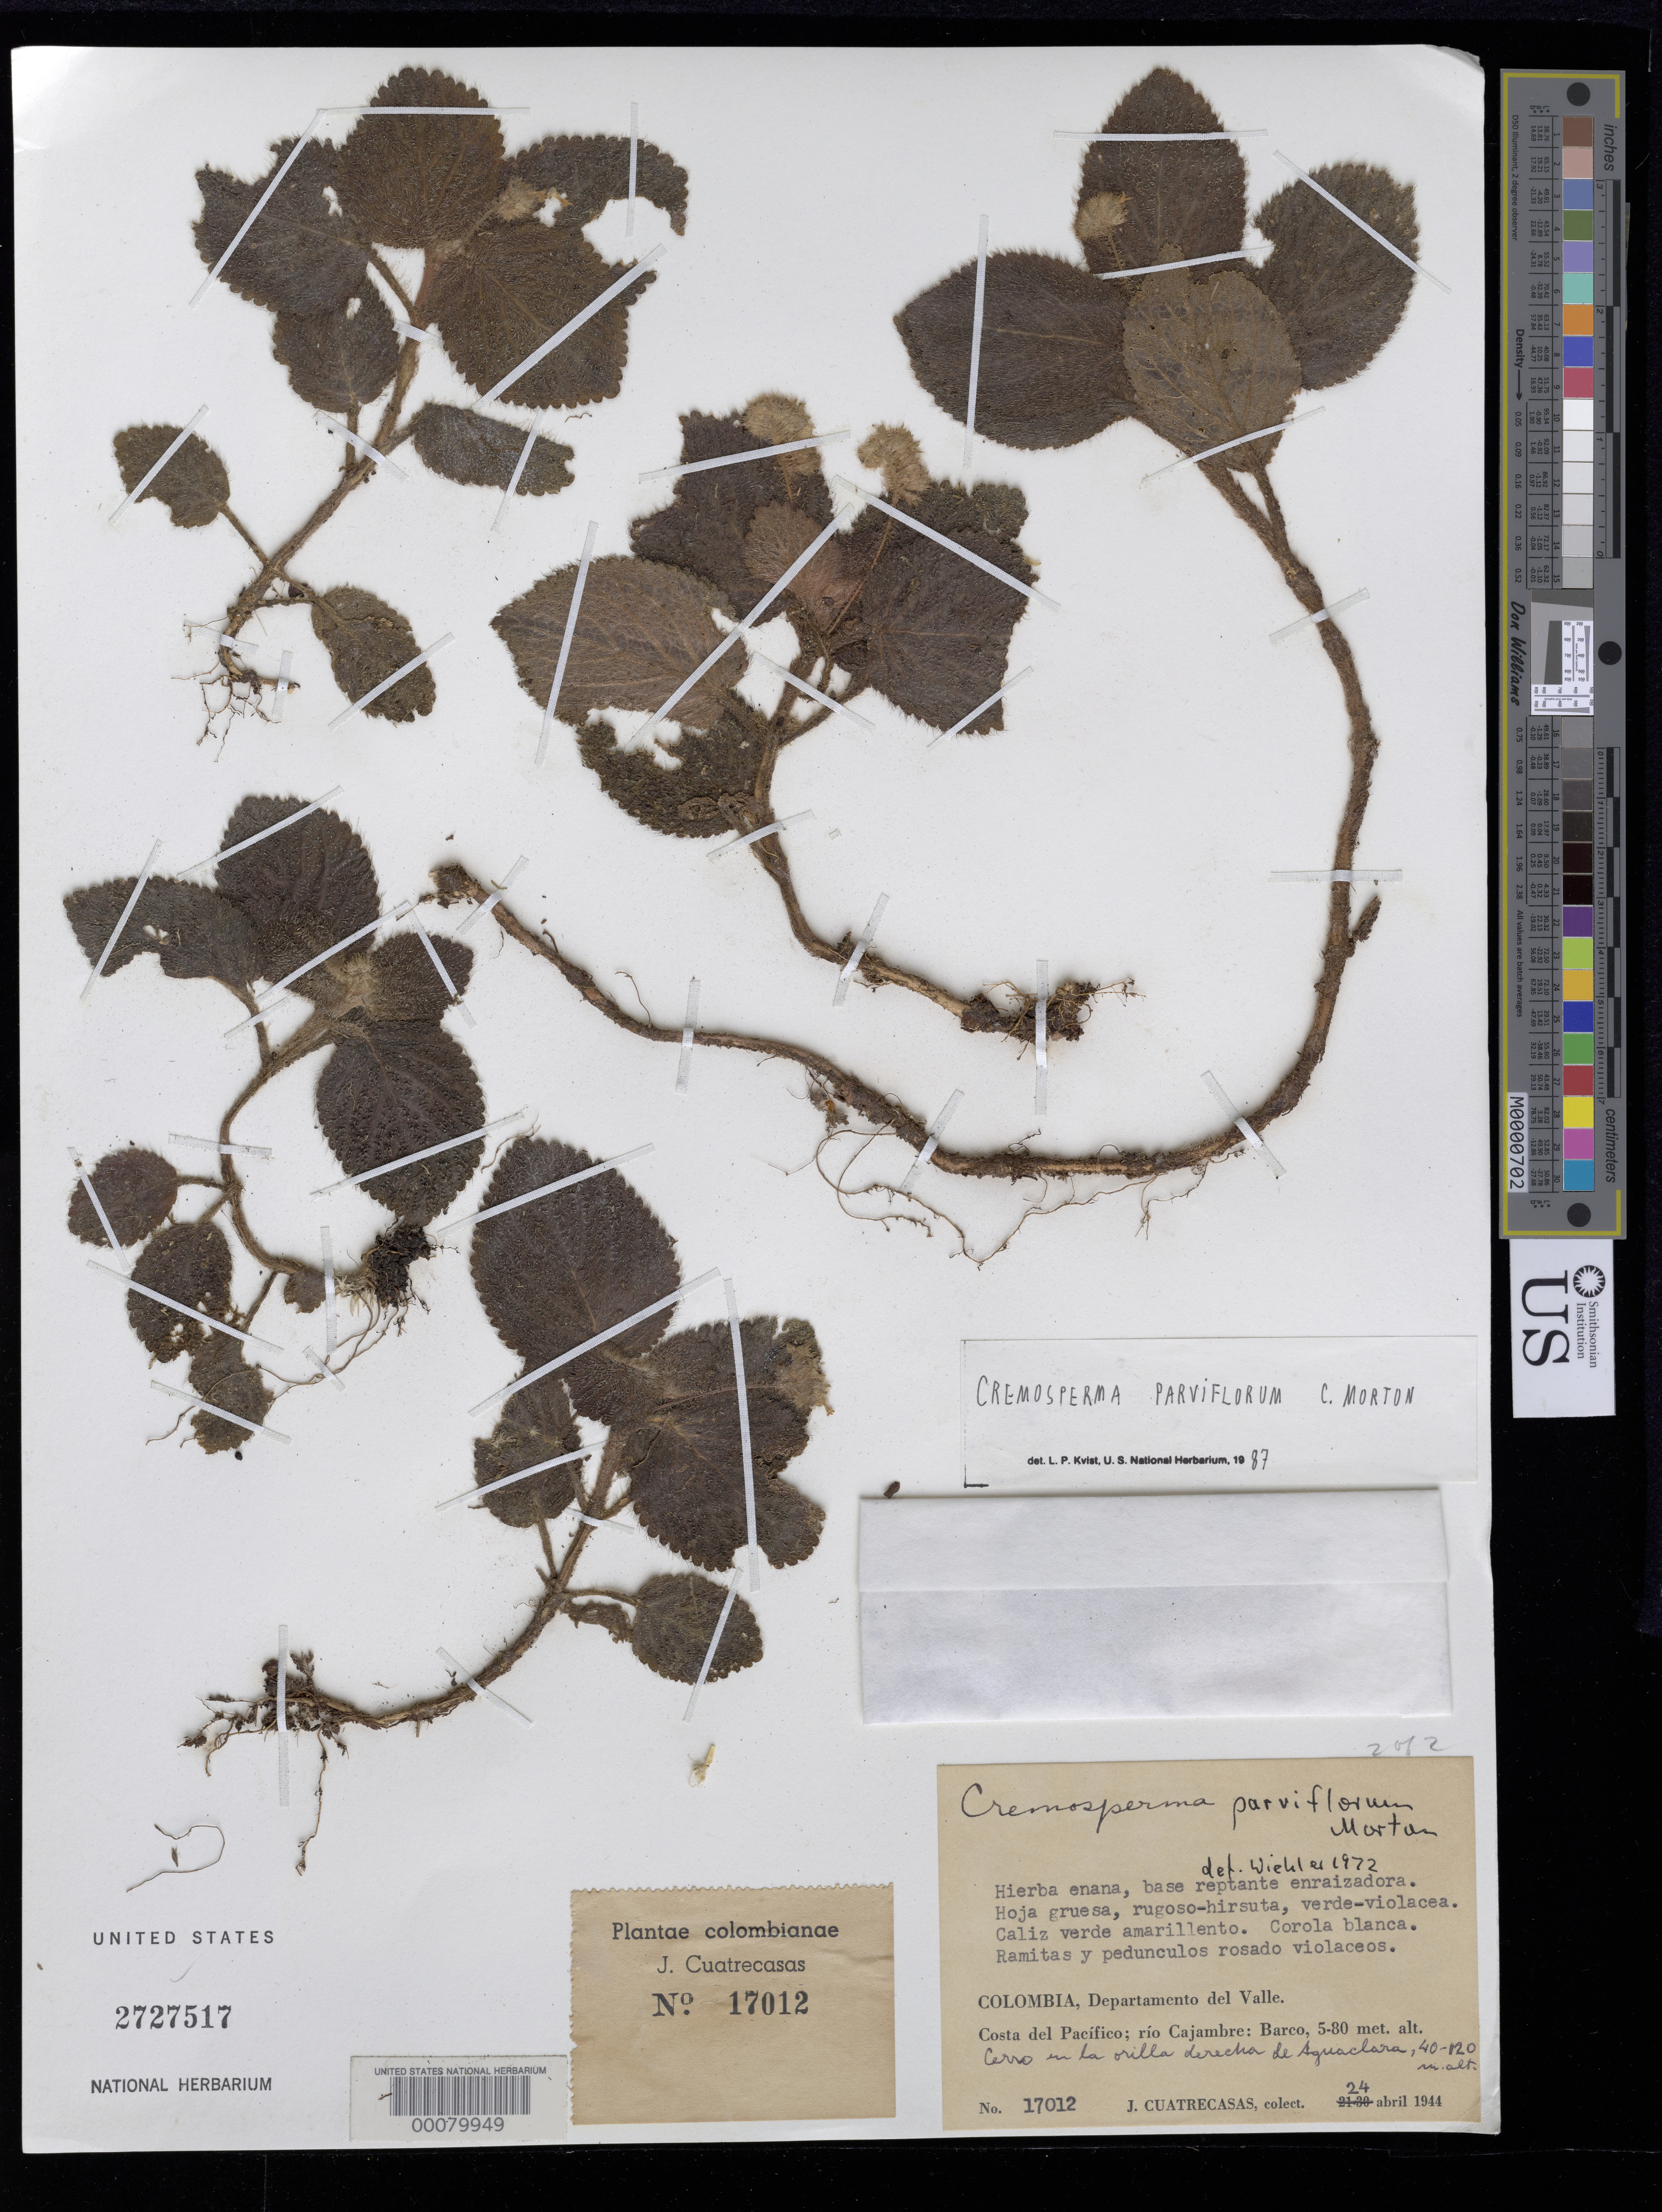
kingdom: Plantae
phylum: Tracheophyta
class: Magnoliopsida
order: Lamiales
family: Gesneriaceae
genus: Cremosperma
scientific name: Cremosperma parviflorum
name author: C.V. Morton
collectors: J. Cuatrecasas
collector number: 17012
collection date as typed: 24 Apr 1944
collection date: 1944-04-24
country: Colombia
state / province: Valle del Cauca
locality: Pacific coast, Rio Cajambre, Barco, cerro on right bank of Aquaclara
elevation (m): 40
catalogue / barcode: US 2727517